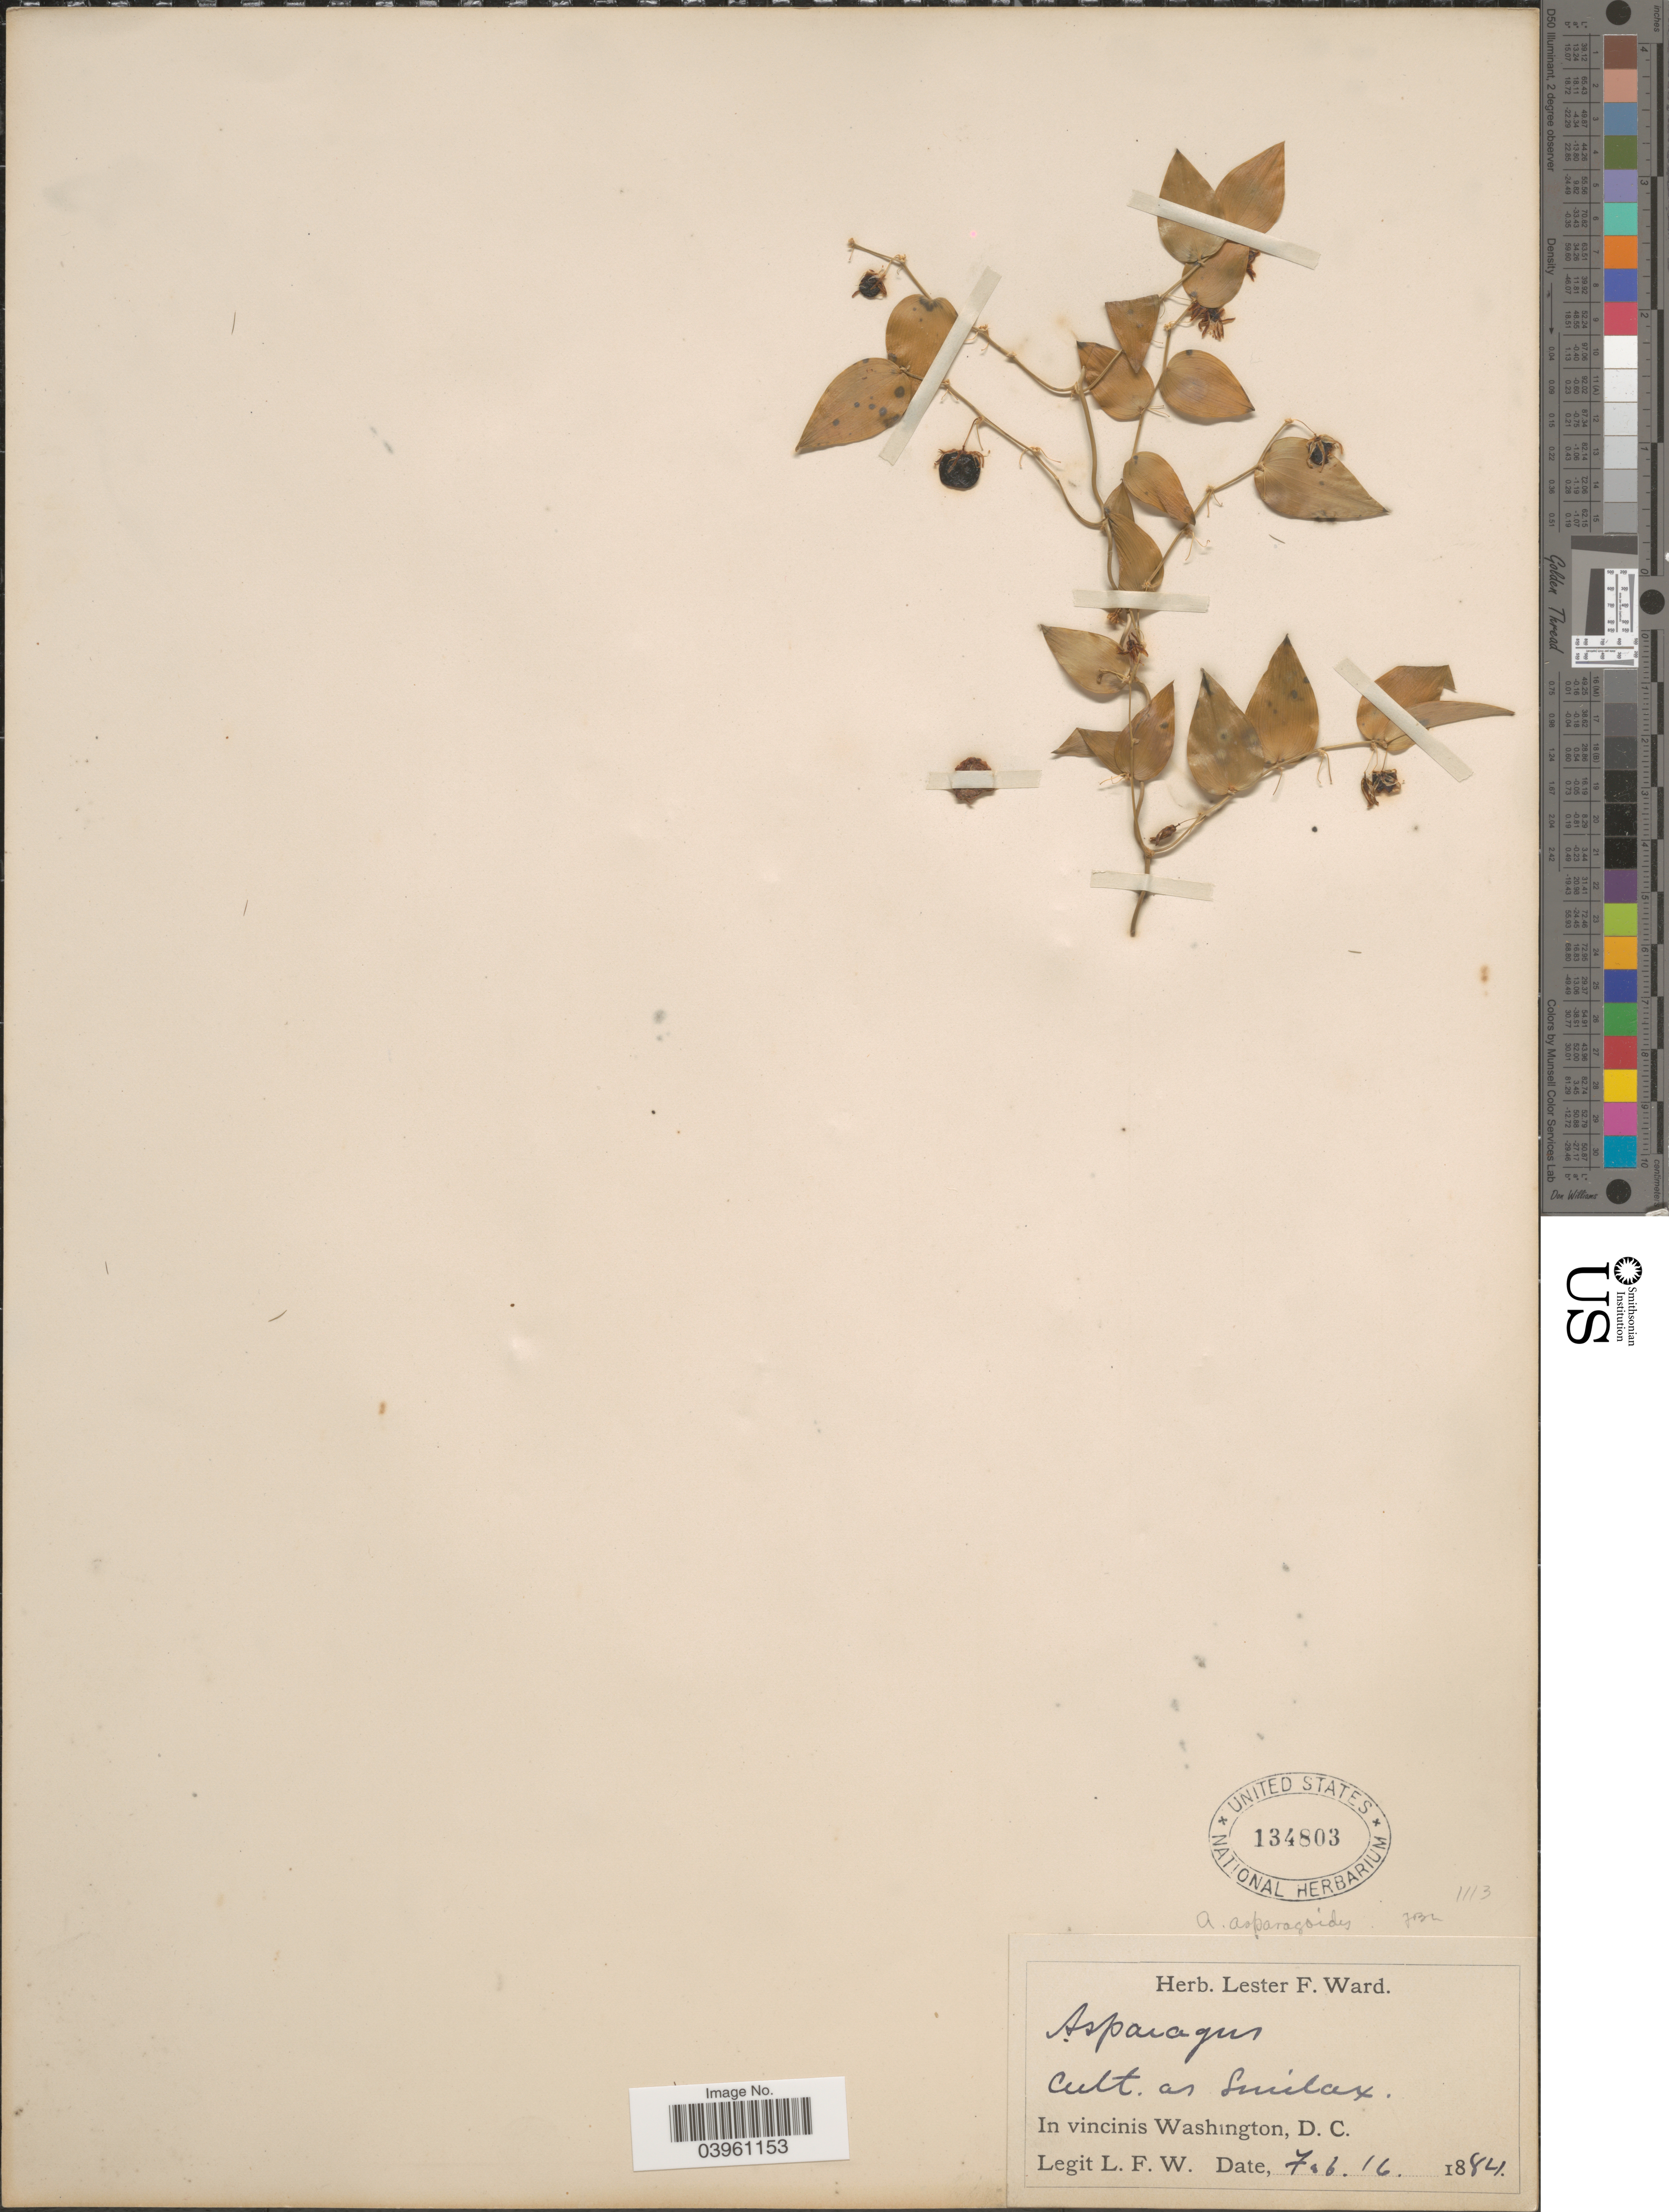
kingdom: Plantae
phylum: Tracheophyta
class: Liliopsida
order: Asparagales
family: Asparagaceae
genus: Asparagus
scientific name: Asparagus asparagoides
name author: (L.) Druce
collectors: L. F. Ward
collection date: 1884-02-16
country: United States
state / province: District of Columbia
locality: In vincinis Washington, D. C.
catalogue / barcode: US 134803